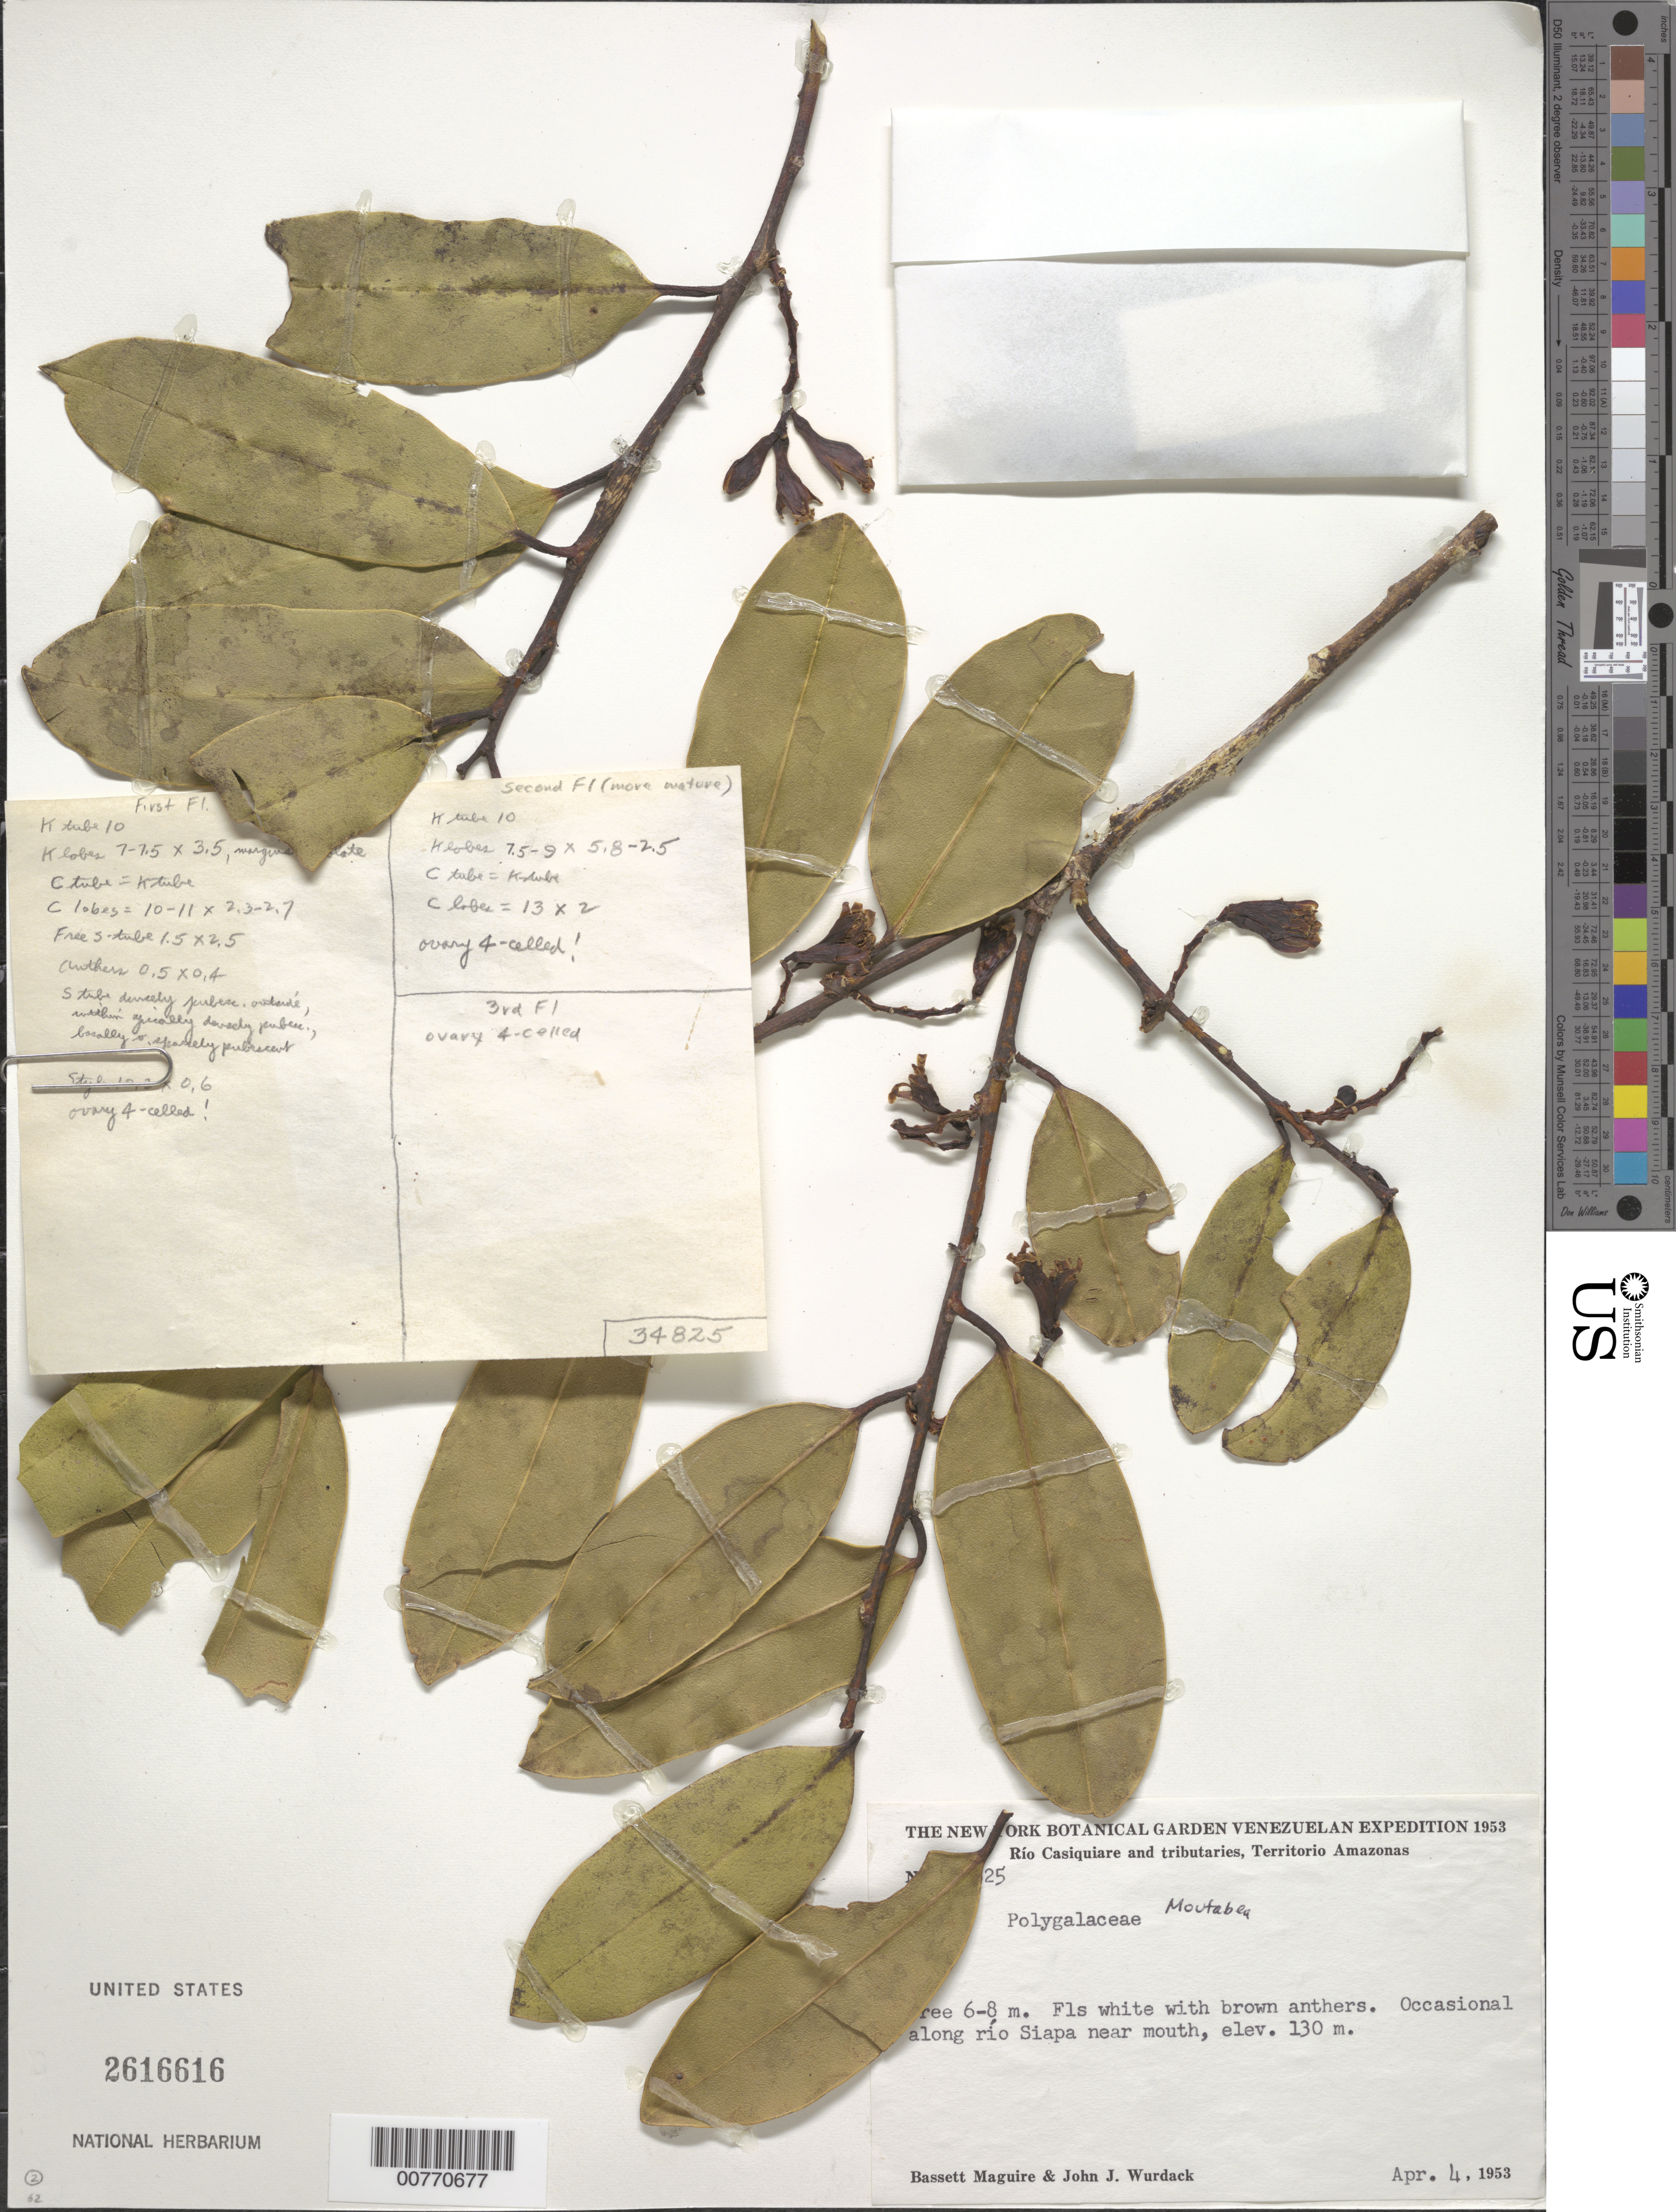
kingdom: Plantae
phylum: Tracheophyta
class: Magnoliopsida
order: Fabales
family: Polygalaceae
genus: Moutabea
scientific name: Moutabea sp.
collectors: B. Maguire & J. J. Wurdack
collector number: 34825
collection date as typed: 4-Apr-53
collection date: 1953-04-04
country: Venezuela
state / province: Amazonas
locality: Río Siapa, Río Casiquiare, near mouth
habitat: Along river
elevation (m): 130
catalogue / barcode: US 2616616